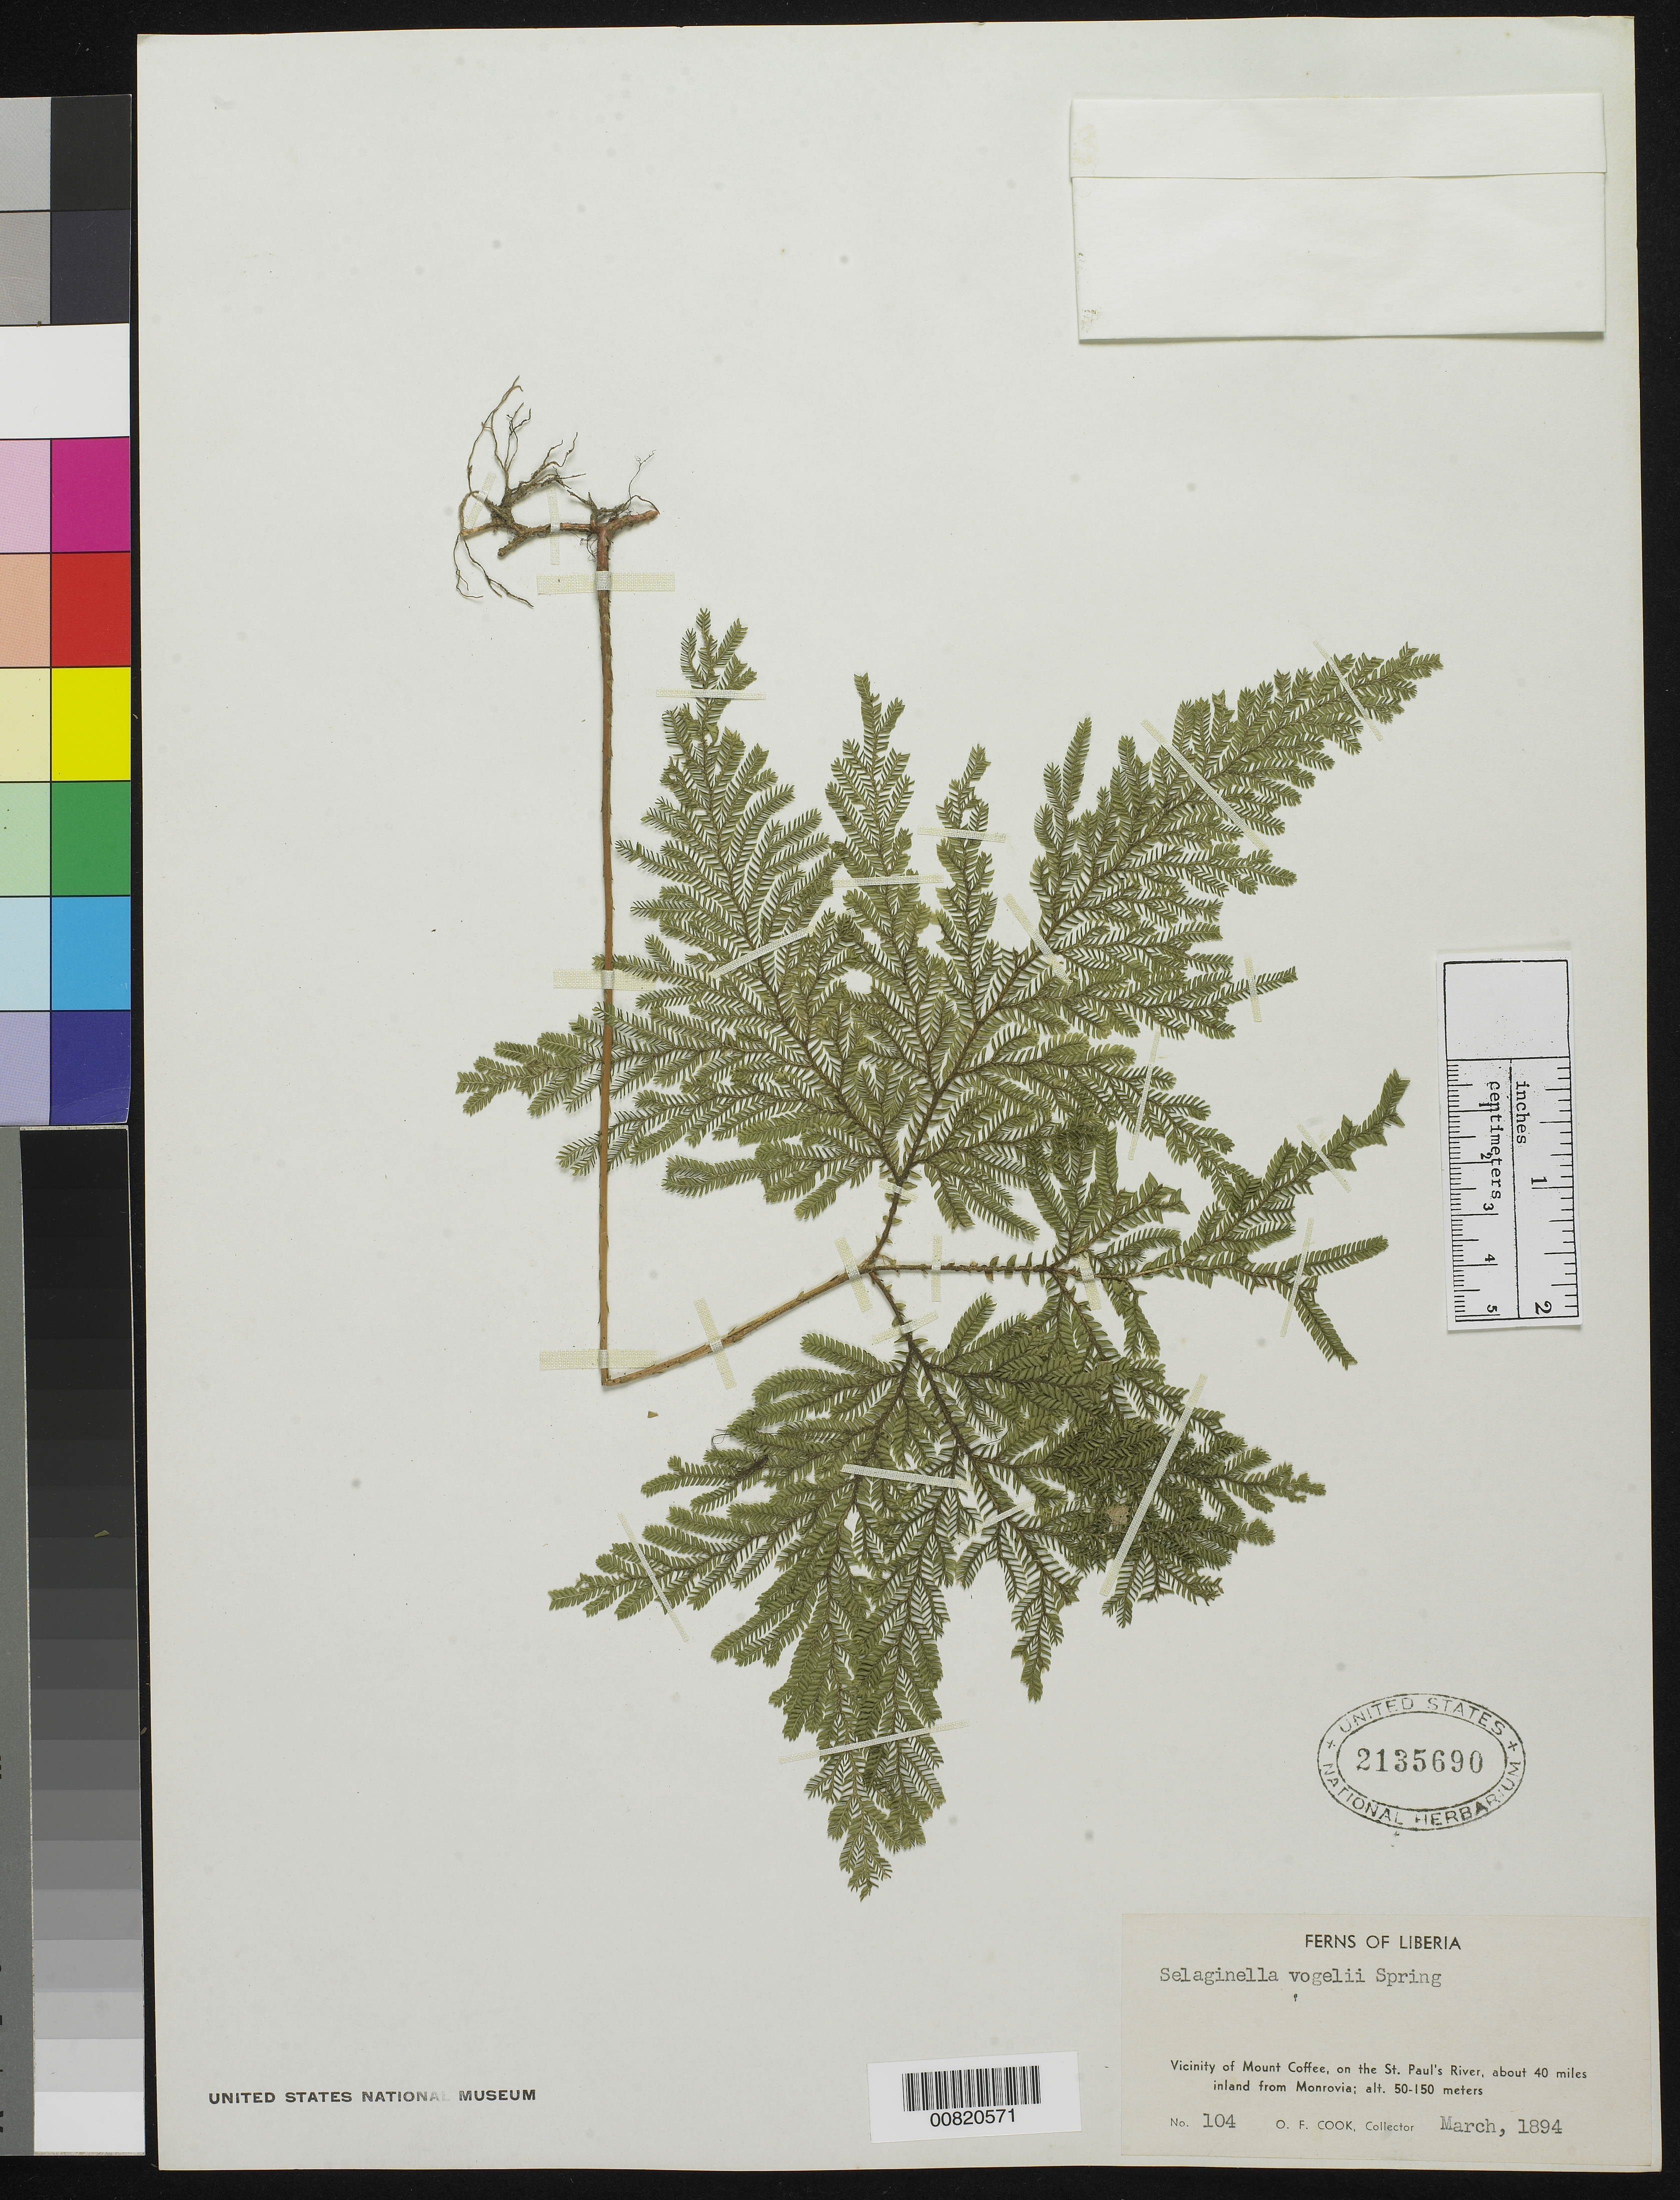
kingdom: Plantae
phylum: Tracheophyta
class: Lycopodiopsida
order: Selaginellales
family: Selaginellaceae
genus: Selaginella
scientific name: Selaginella vogelii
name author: Spring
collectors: O. F. Cook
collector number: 104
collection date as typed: Mar 1894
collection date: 1894-03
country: Liberia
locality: Vicinity of Mt. Coffee, on the St. Paul's River, about 40 miles inland from Monrovia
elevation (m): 50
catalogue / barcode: US 2135690